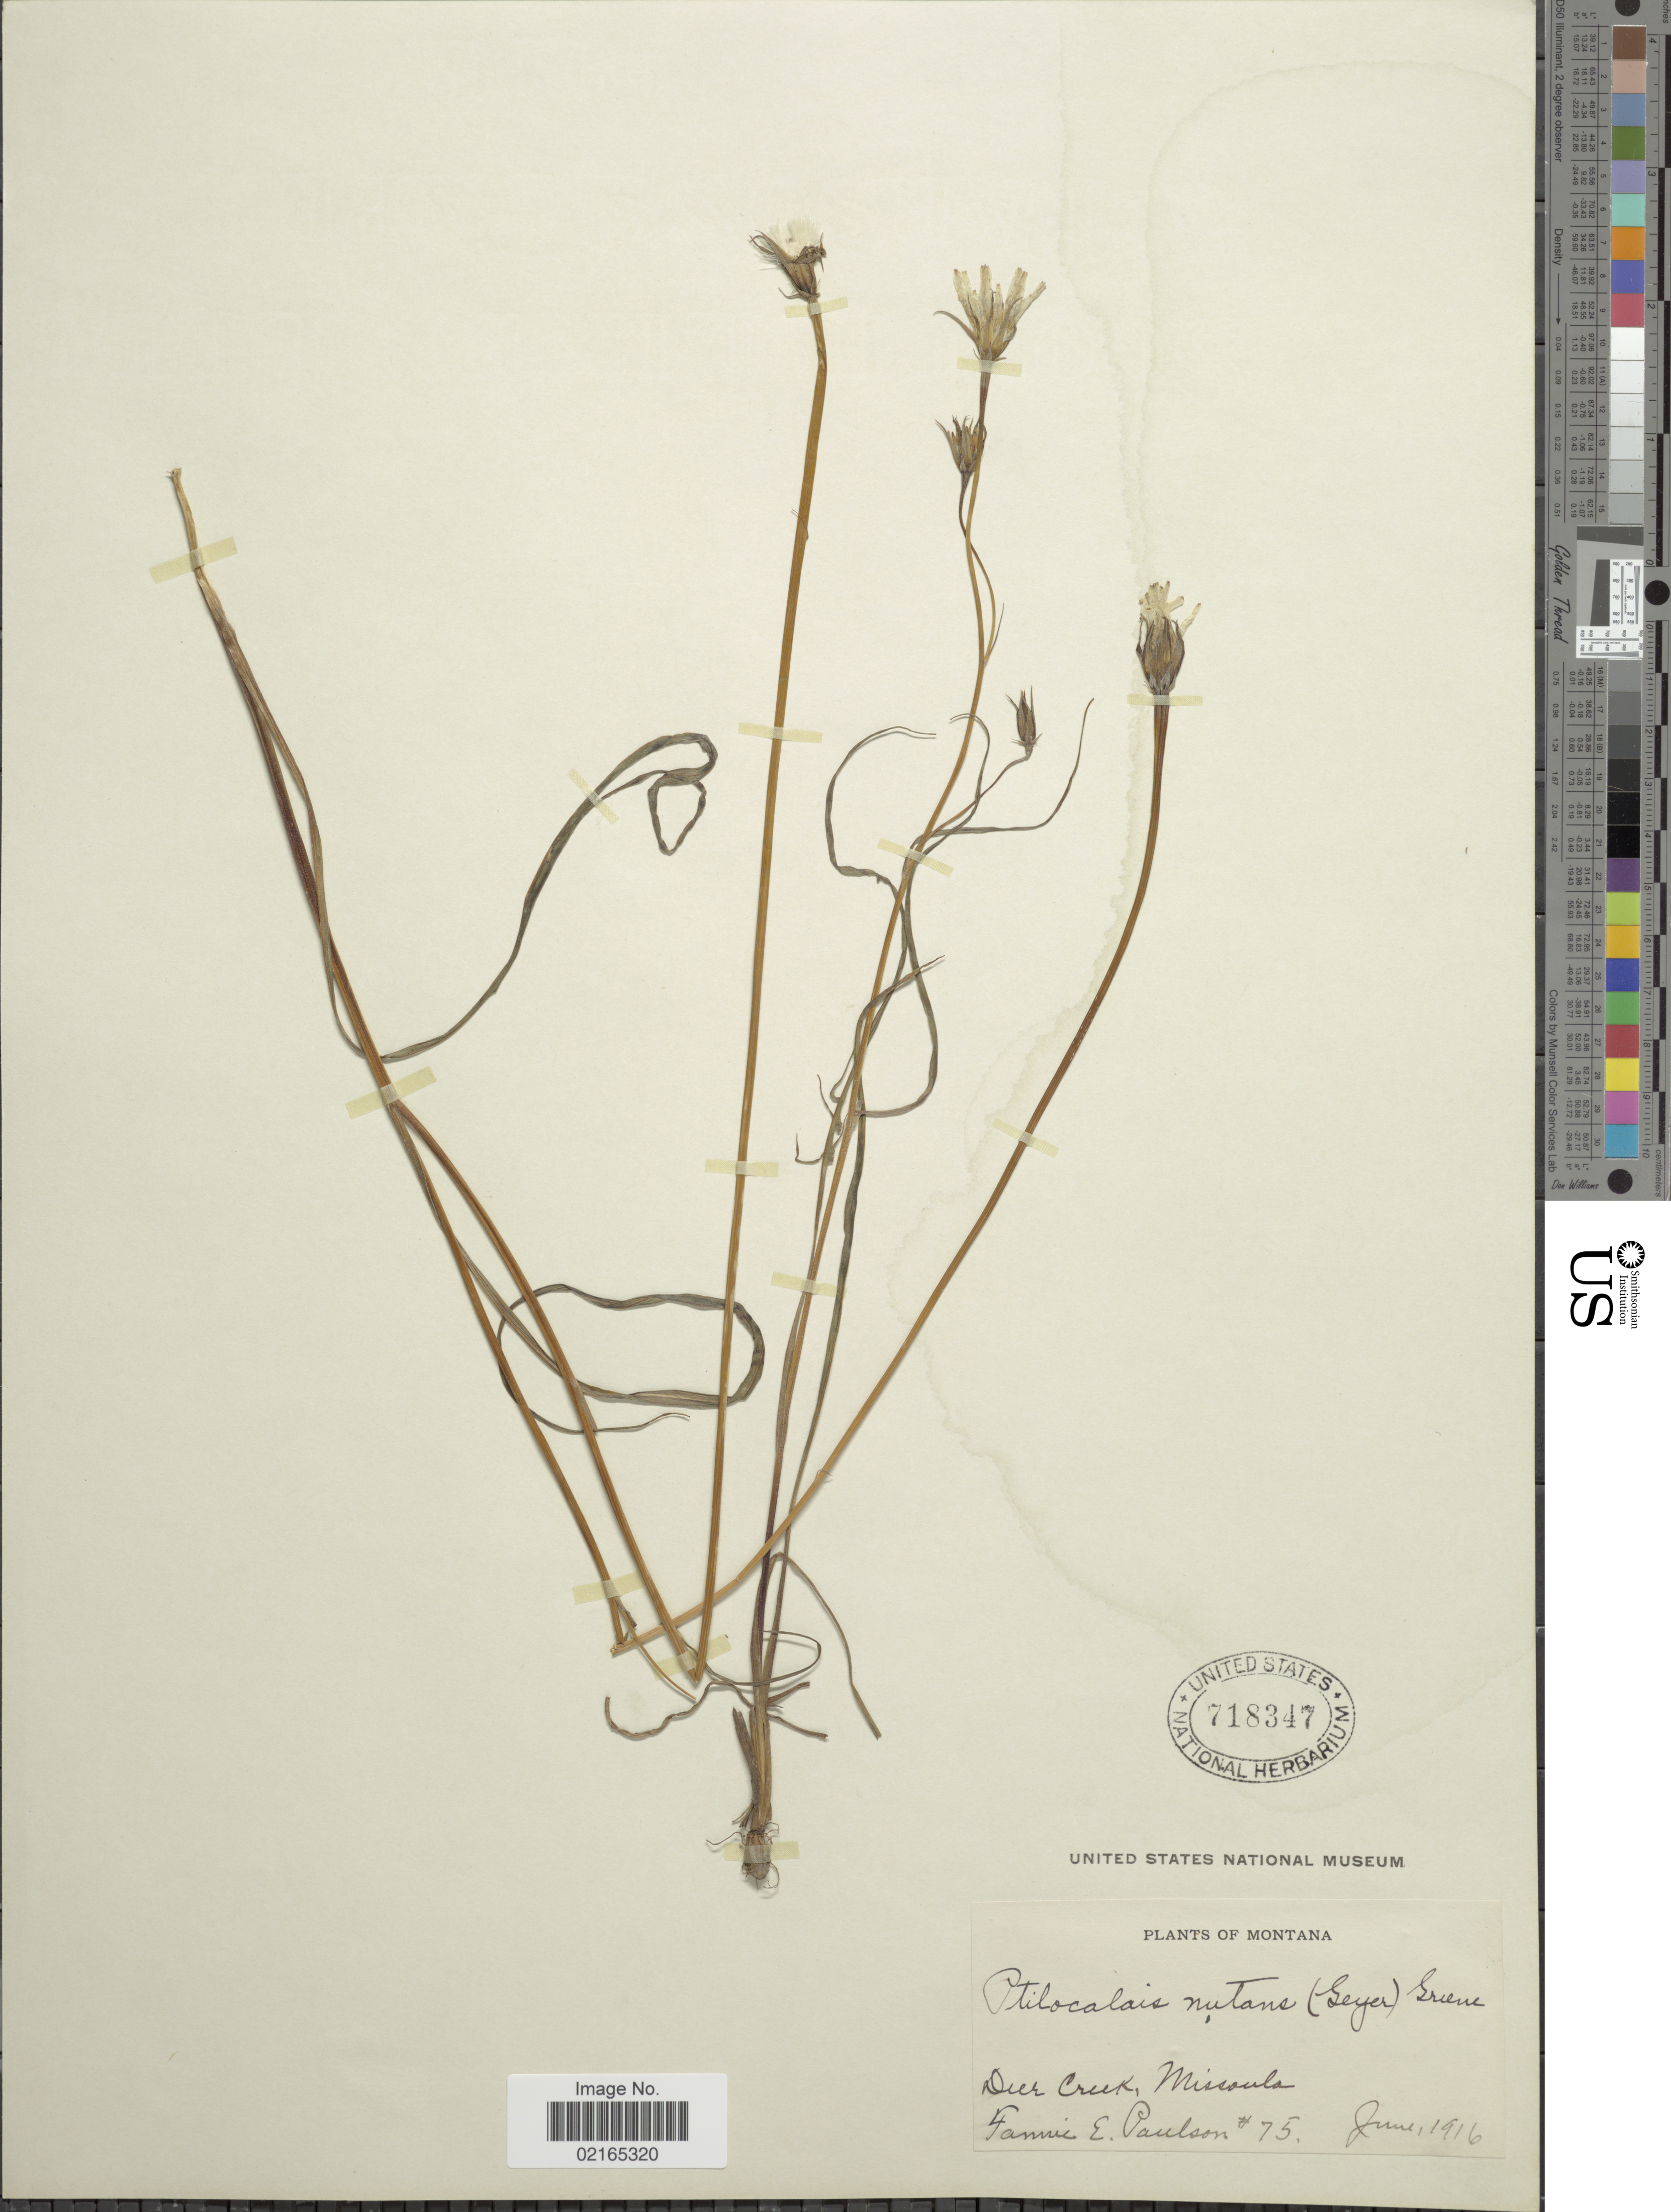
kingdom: Plantae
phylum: Tracheophyta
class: Magnoliopsida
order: Asterales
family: Asteraceae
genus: Microseris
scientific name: Microseris nutans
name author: (Hook.) Sch. Bip.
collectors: F. Paulson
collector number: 75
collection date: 1916-06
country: United States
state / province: Montana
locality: Deer Creek, Missoula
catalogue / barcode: US 718347